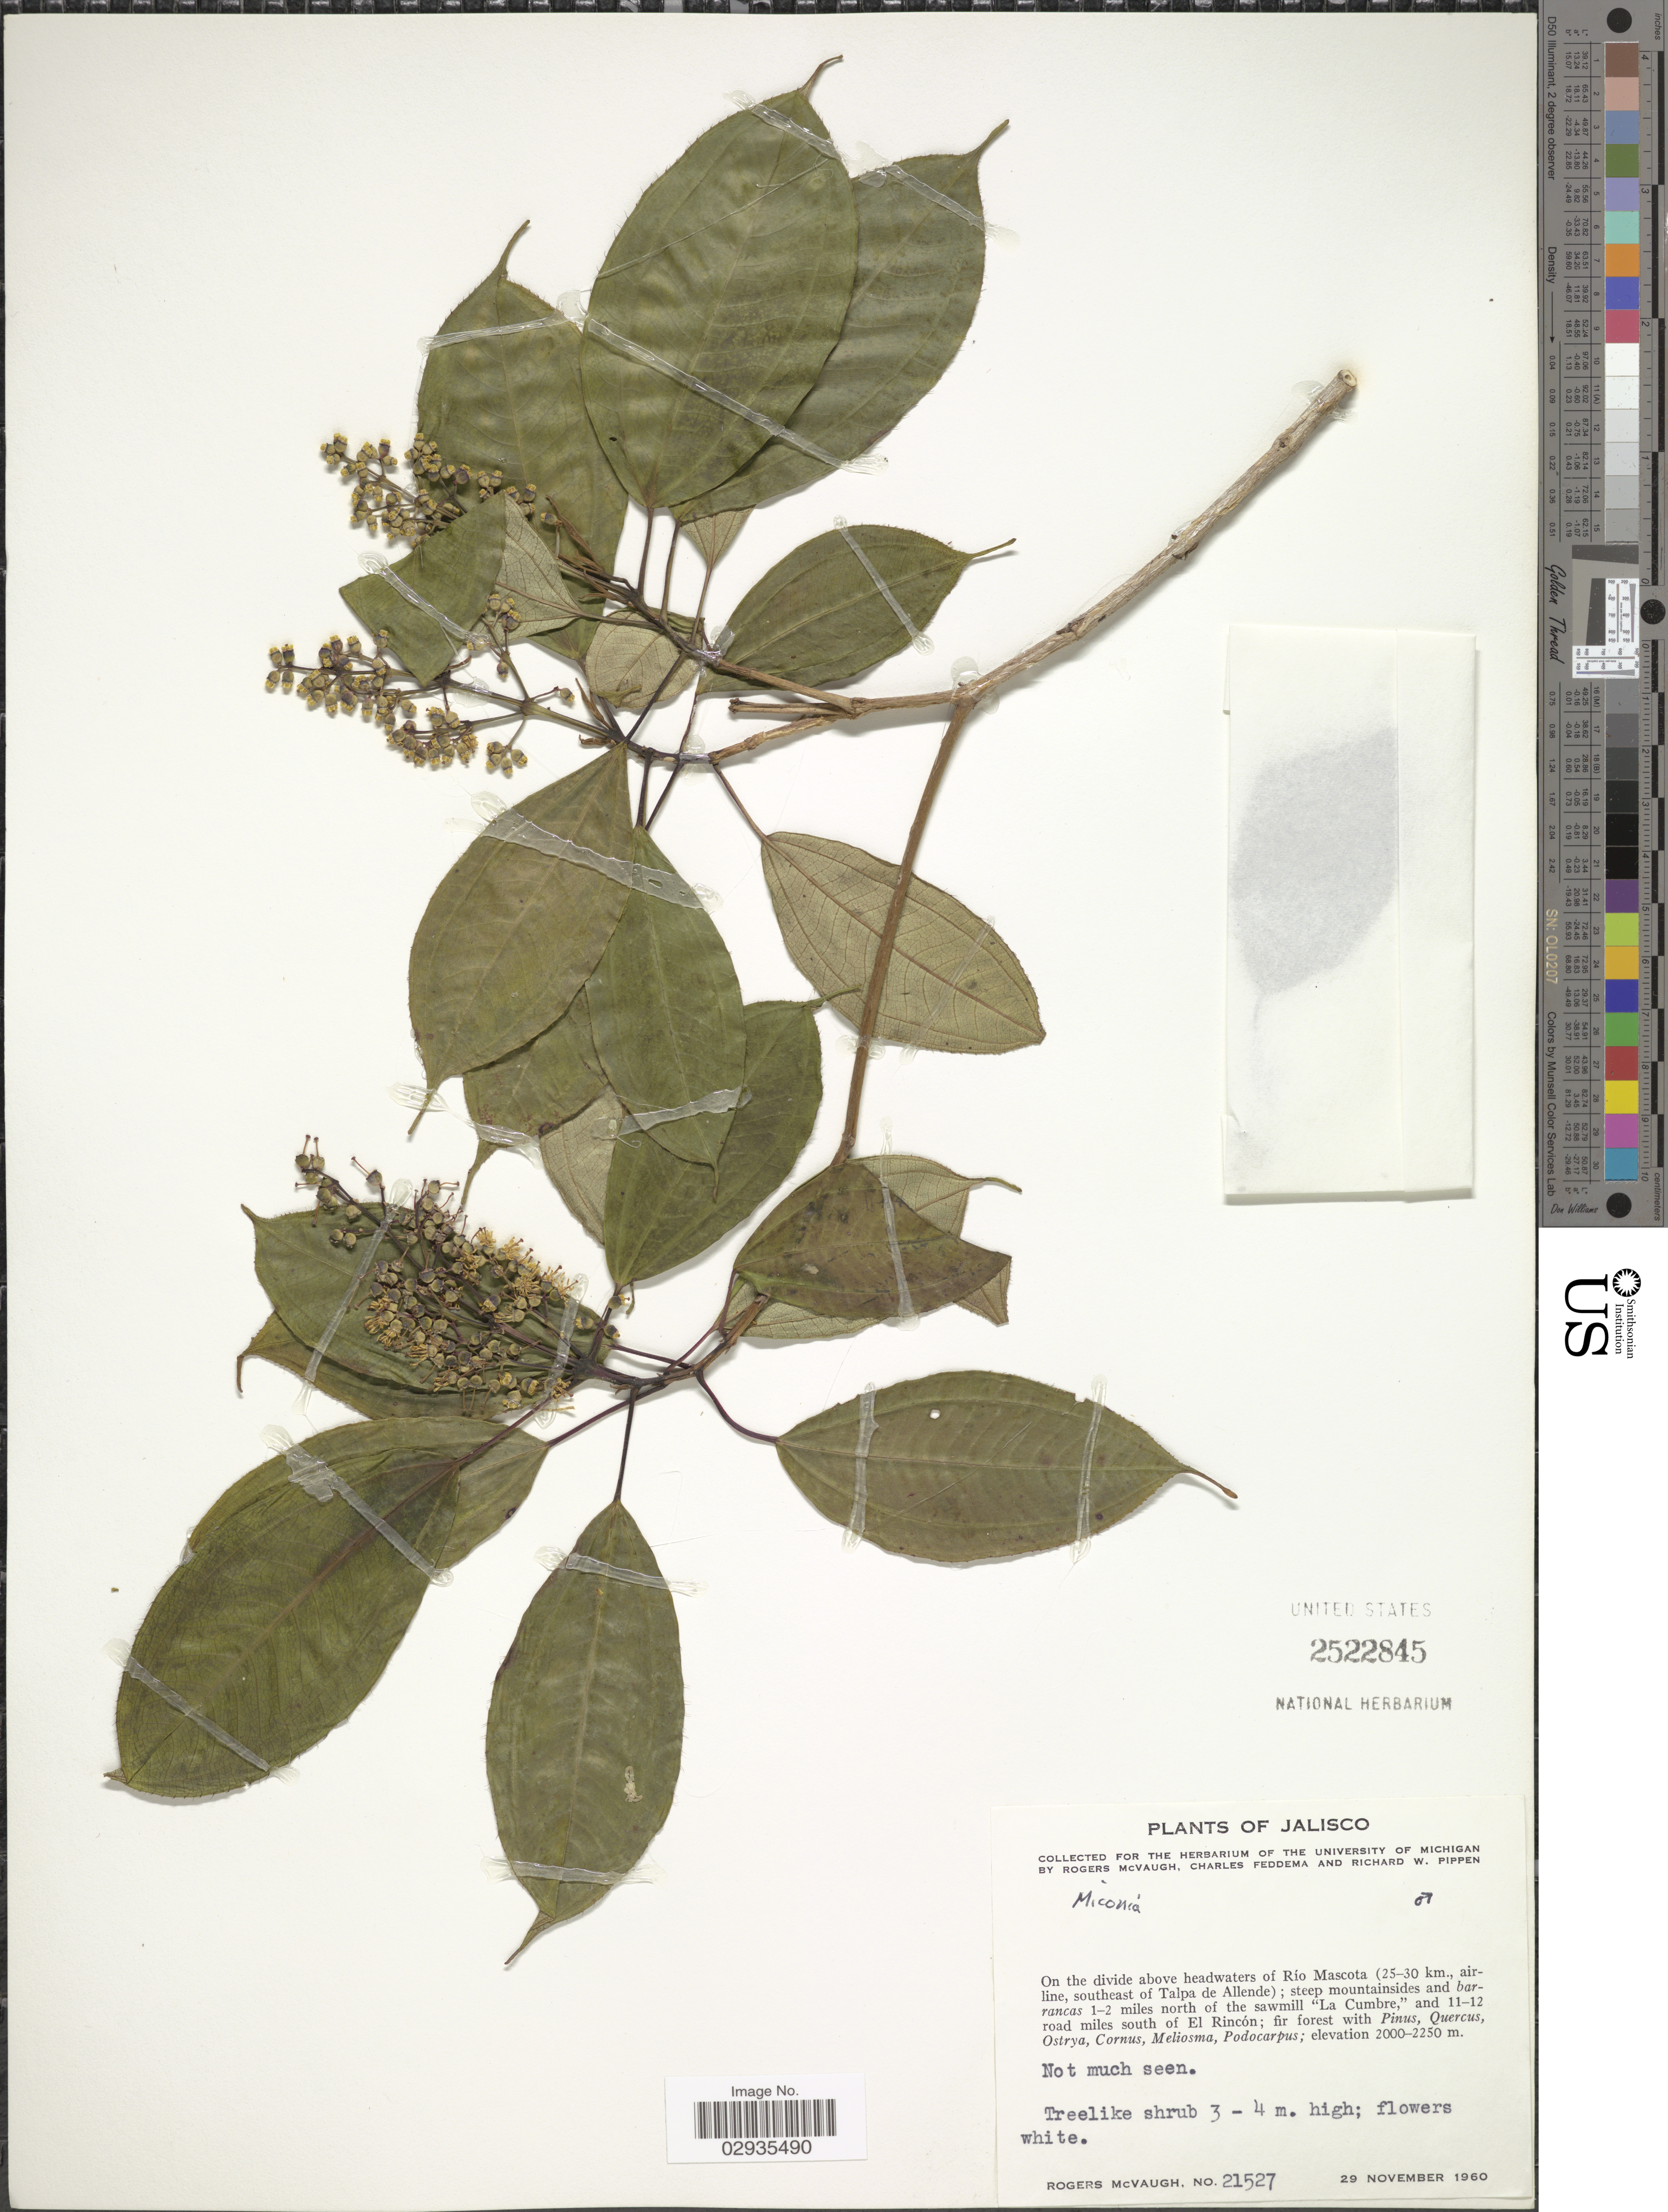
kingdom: Plantae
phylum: Tracheophyta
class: Magnoliopsida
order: Myrtales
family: Melastomataceae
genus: Miconia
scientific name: Miconia sp.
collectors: R. McVaugh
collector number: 21527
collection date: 1960-11-29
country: Mexico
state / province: Jalisco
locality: On the divide above headwaters of Río Mascota (25-30km. airline, southeast of Talpa de Allende), steep mountainsides and barrancas 1-2 miles north of the sawmill "La Cumbre", 11-12 road miles south of El Rincón.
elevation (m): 2000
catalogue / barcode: US 2522845